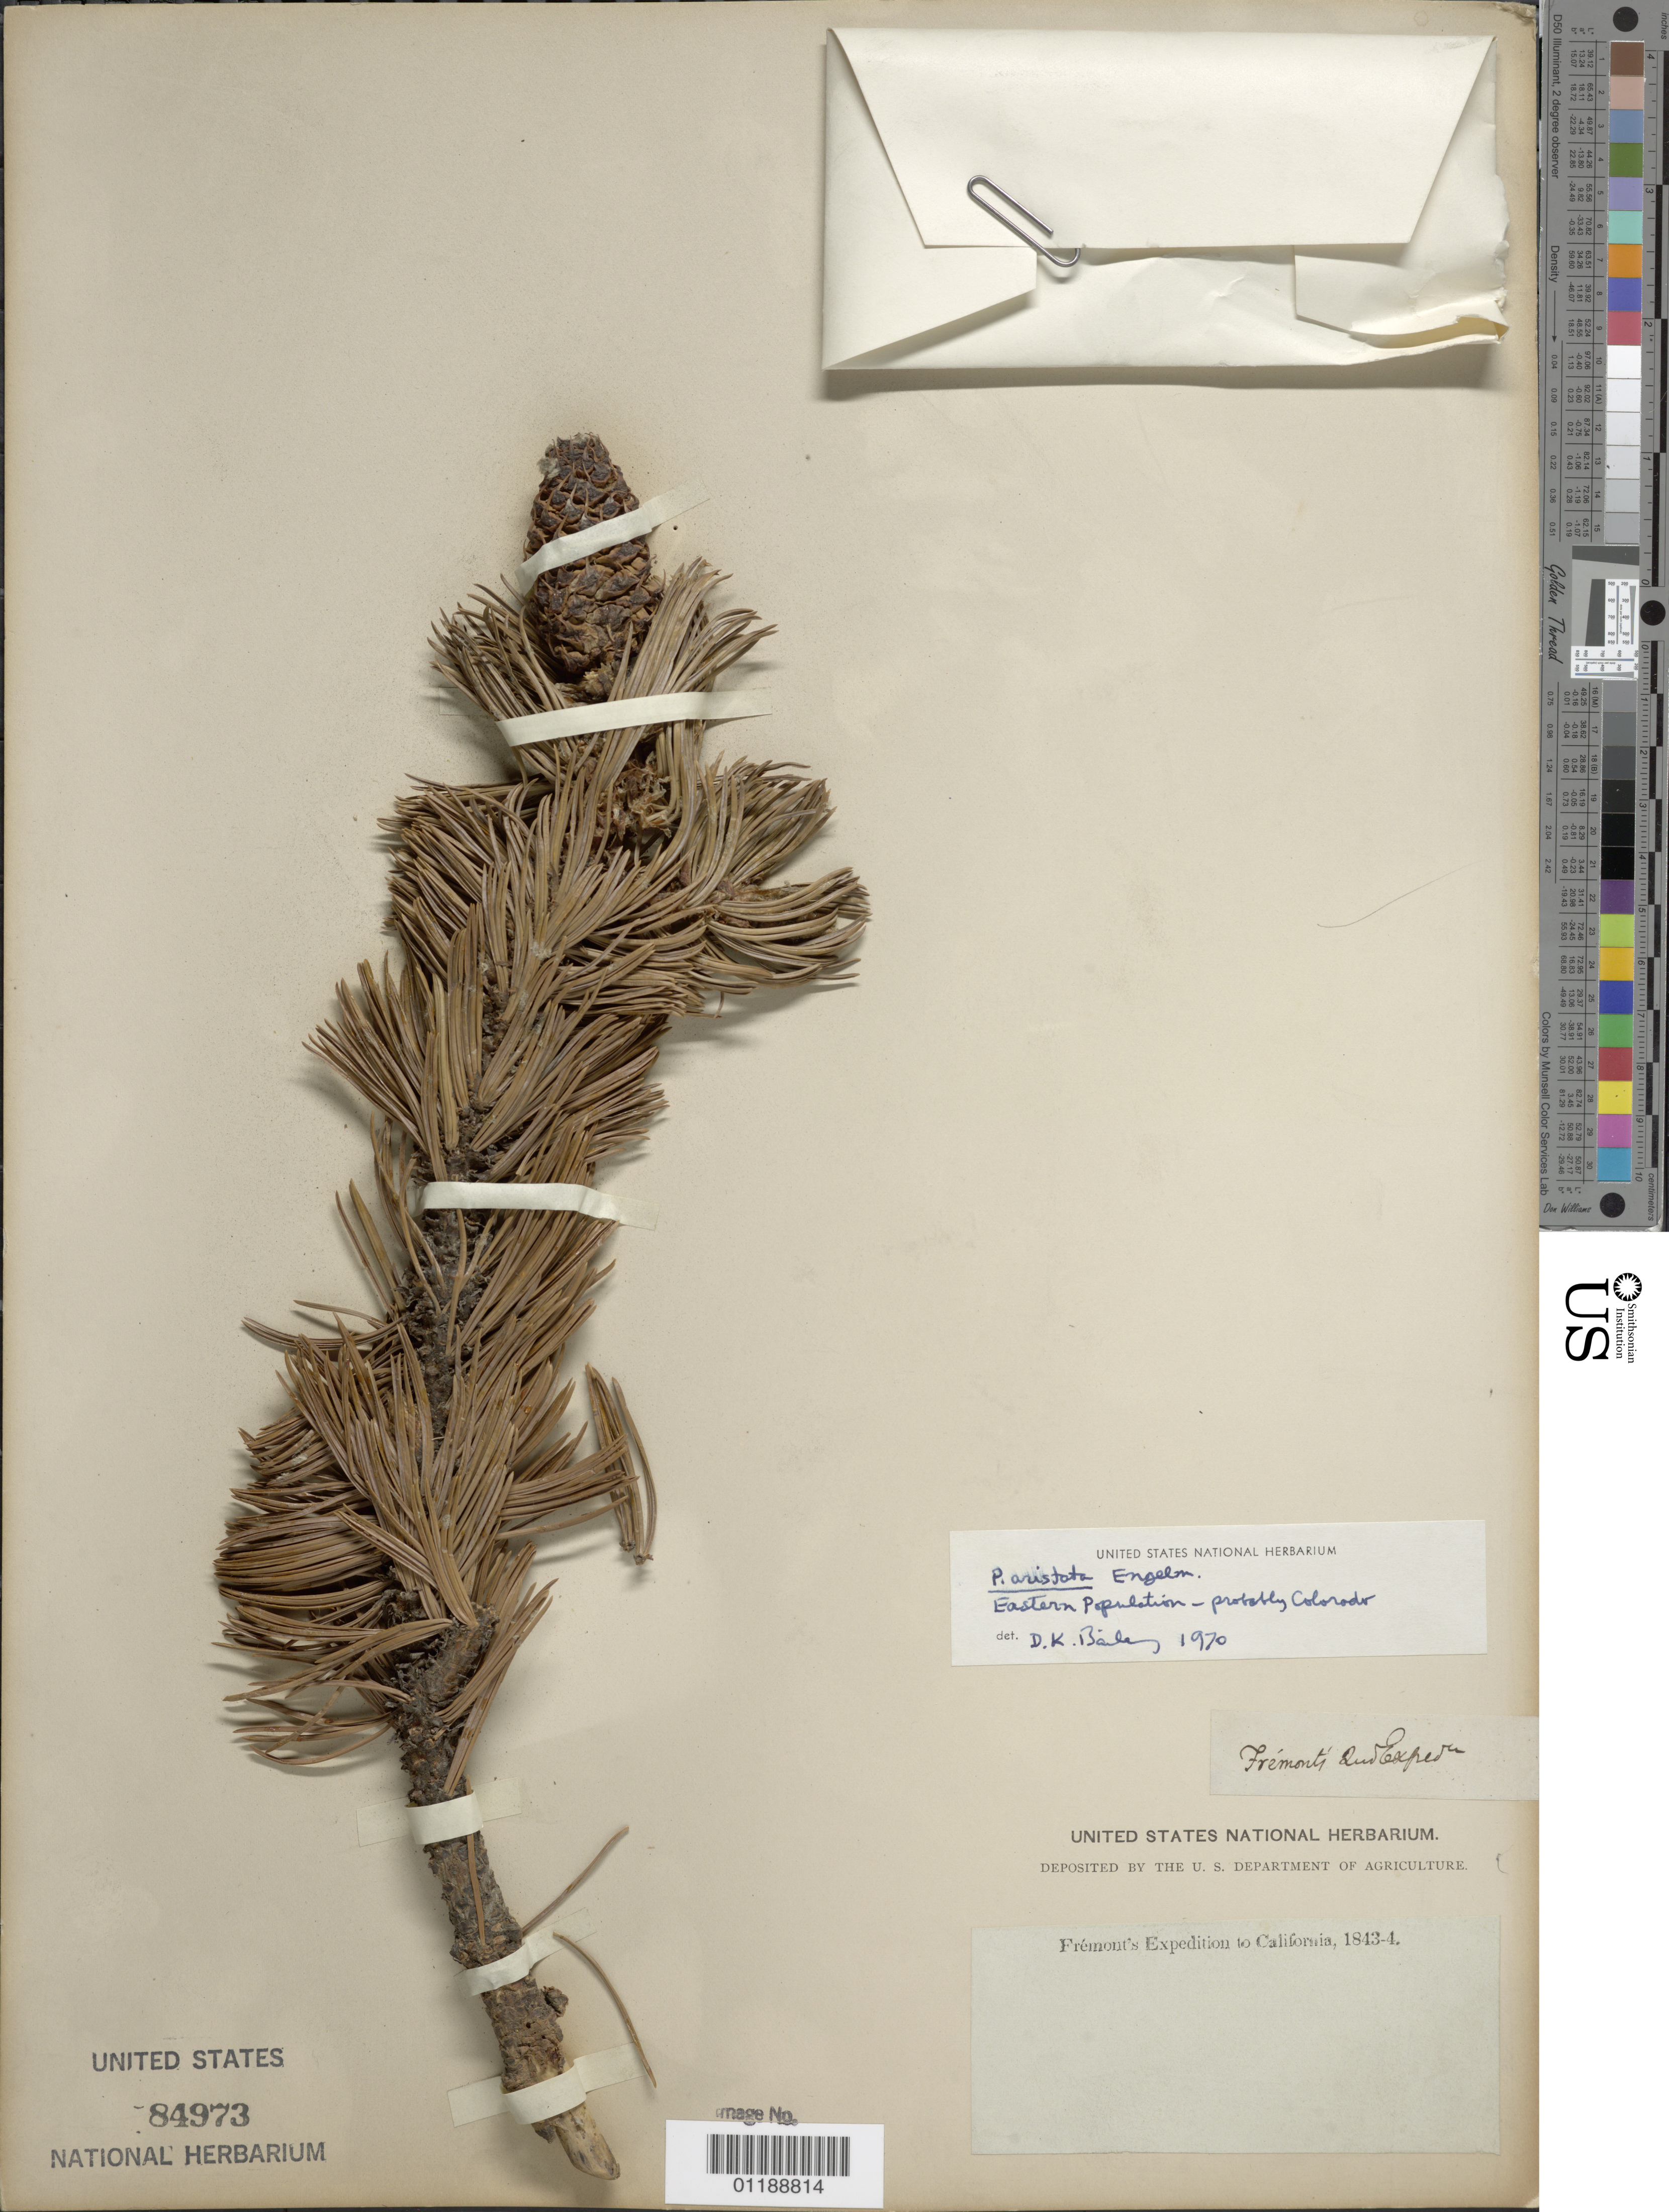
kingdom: Plantae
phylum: Tracheophyta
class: Pinopsida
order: Pinales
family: Pinaceae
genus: Pinus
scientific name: Pinus aristata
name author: Engelm.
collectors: Fremont Exped.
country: United States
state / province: California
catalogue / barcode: US 84973